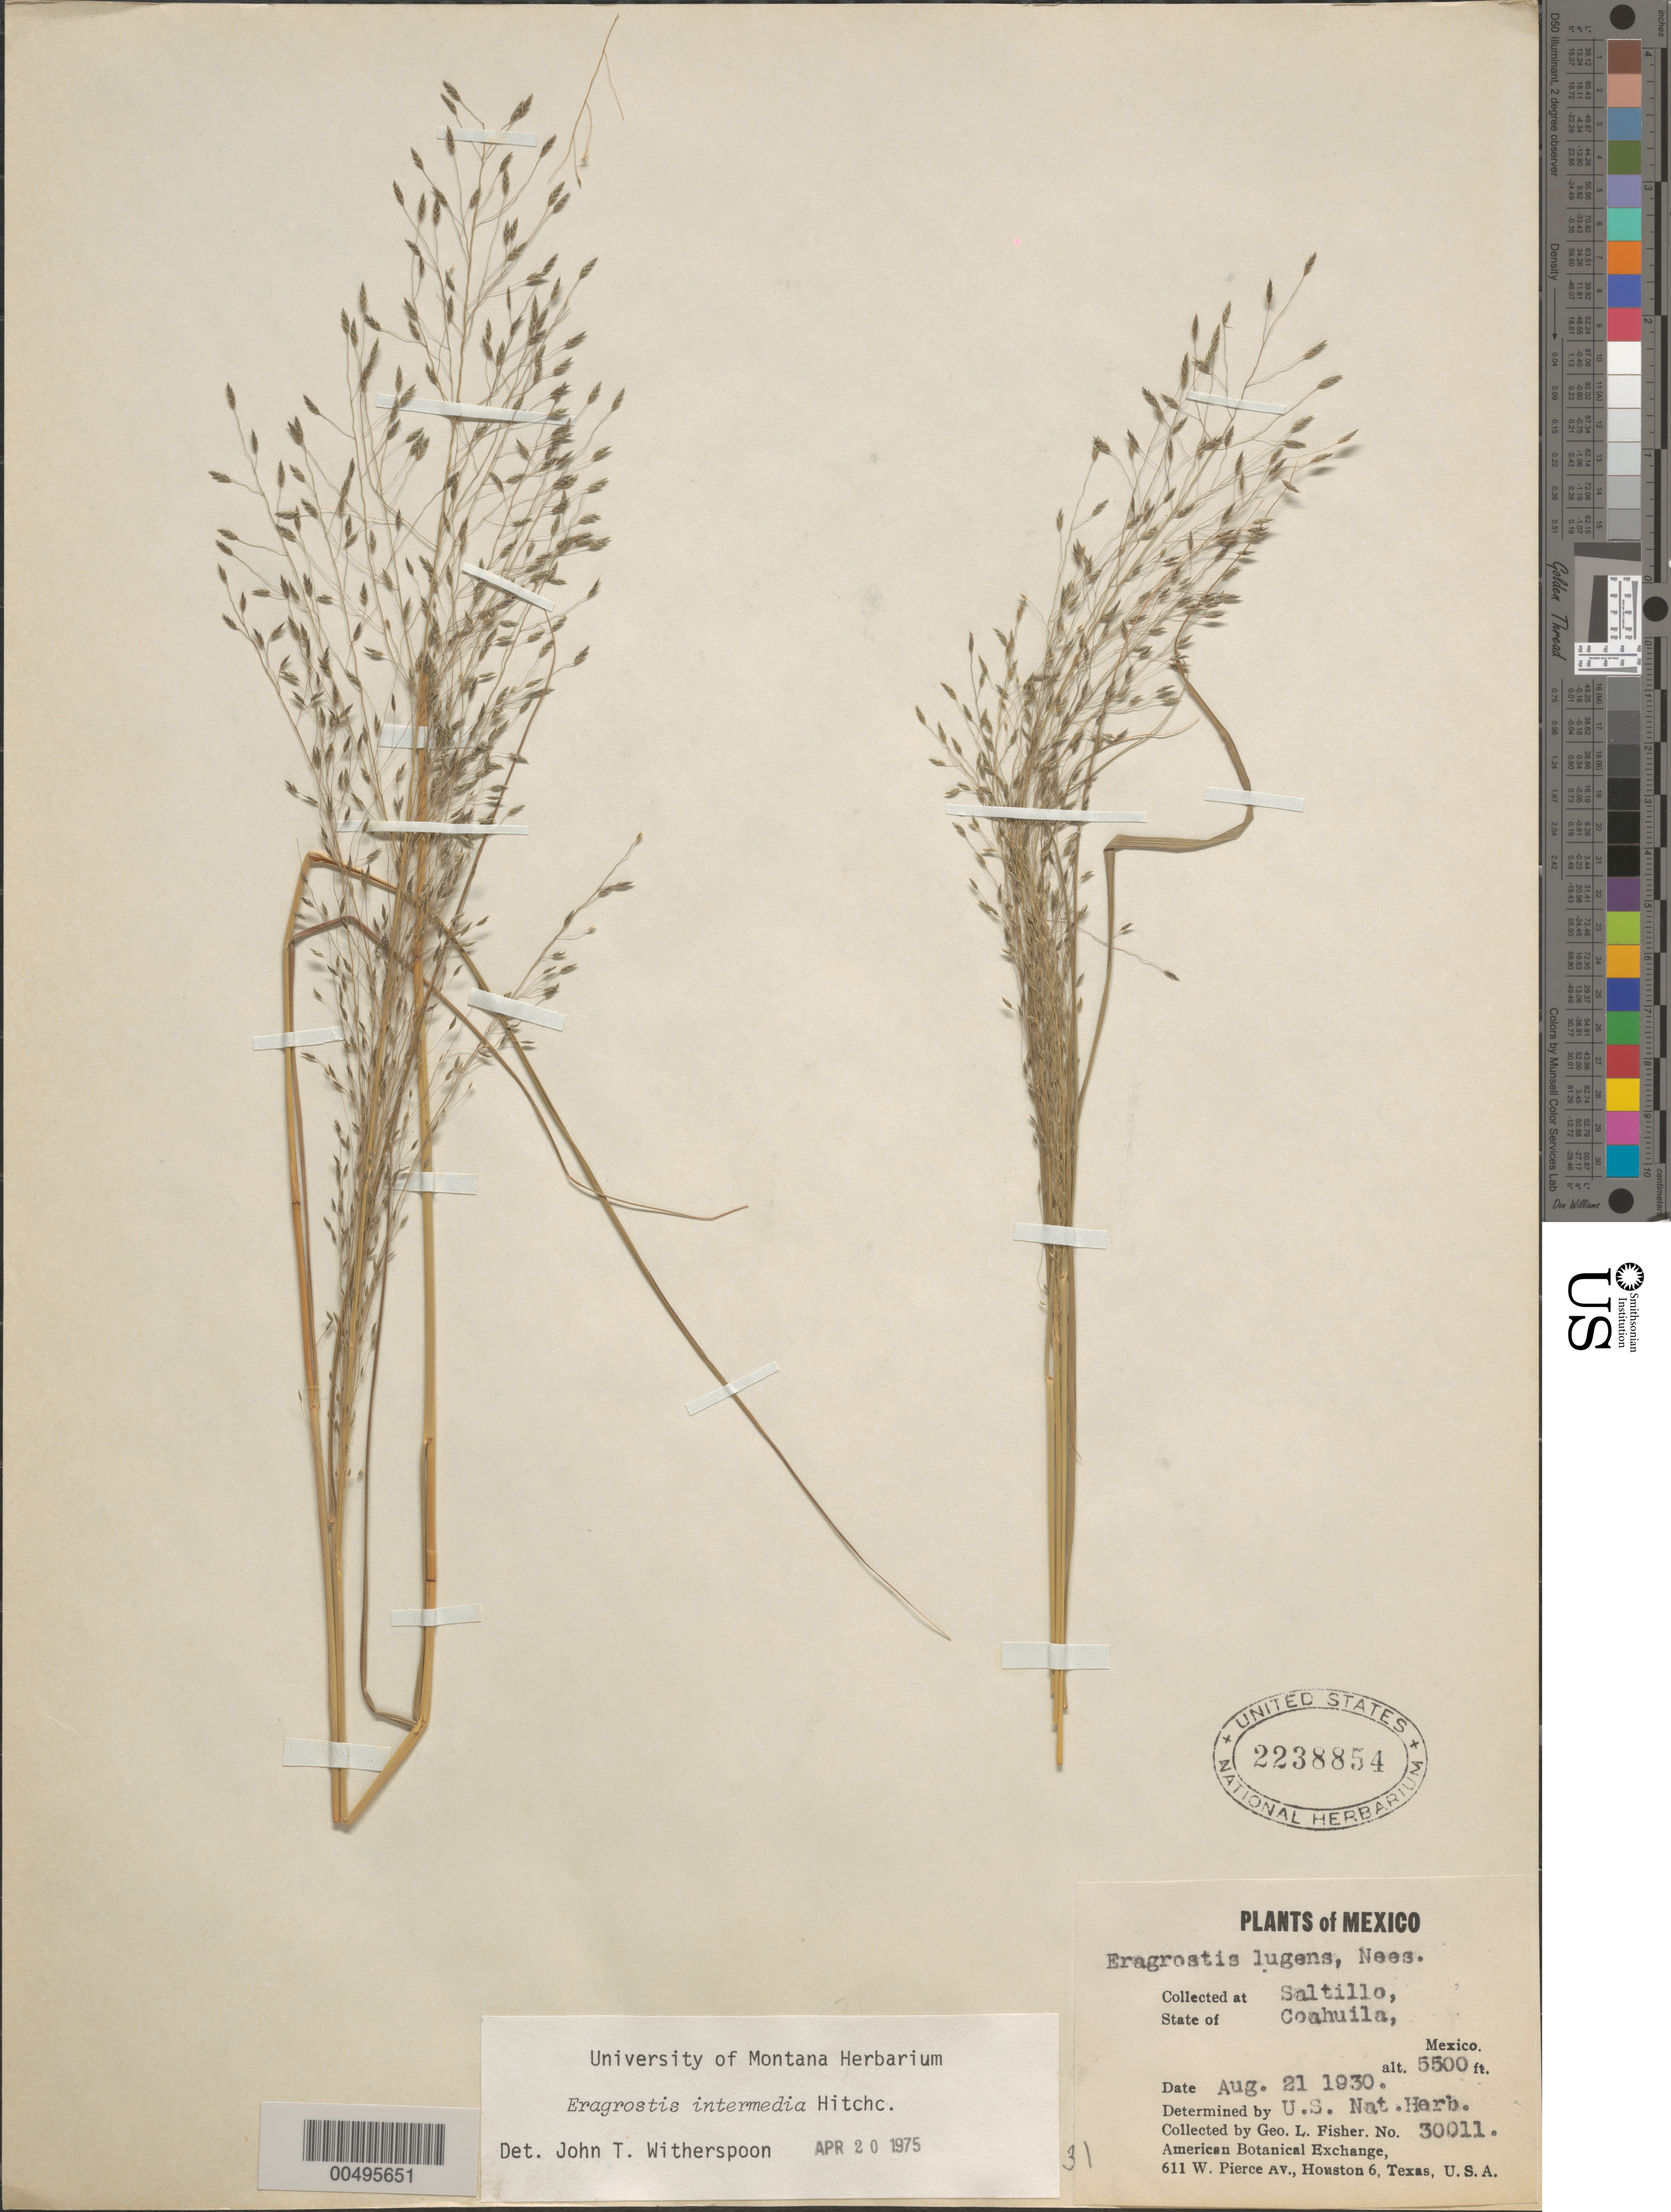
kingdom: Plantae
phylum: Tracheophyta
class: Liliopsida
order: Poales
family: Poaceae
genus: Eragrostis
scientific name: Eragrostis intermedia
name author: Hitchc.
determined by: Witherspoon, John T.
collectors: G. L. Fisher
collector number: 30011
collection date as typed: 21 Aug 1930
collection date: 1930-08-21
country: Mexico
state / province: Coahuila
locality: Saltillo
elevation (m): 1676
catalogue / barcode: US 2238854